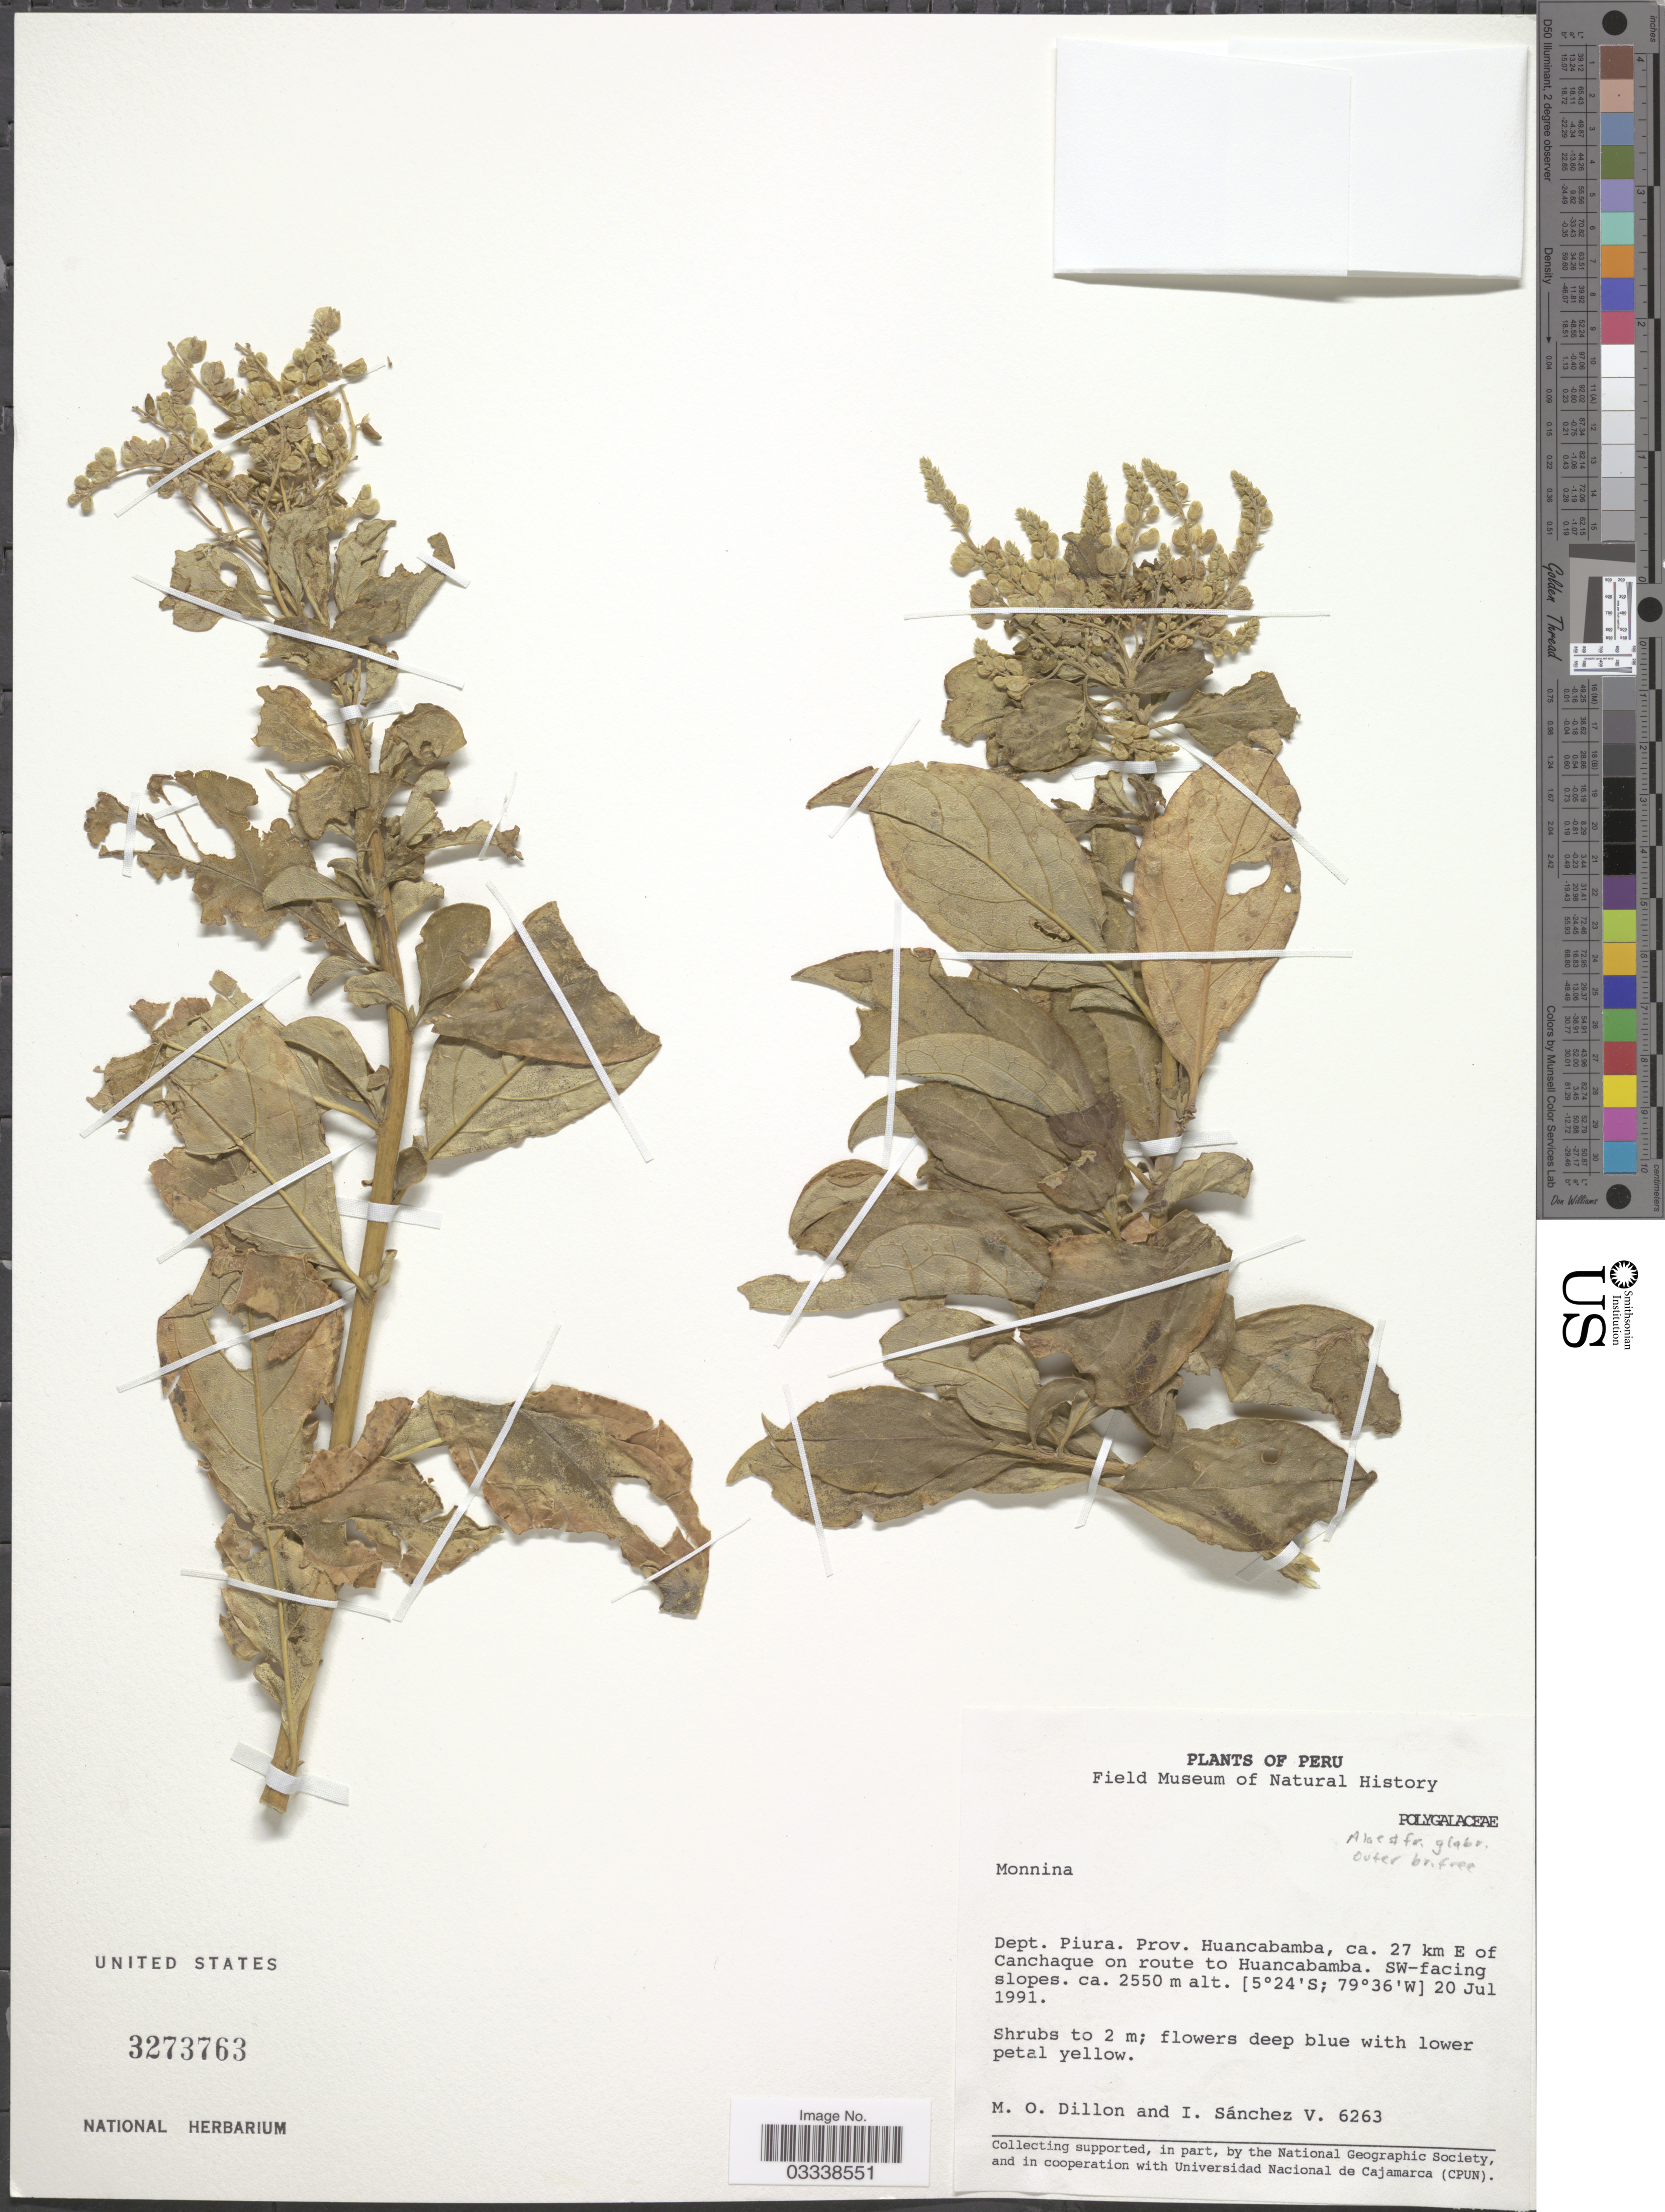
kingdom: Plantae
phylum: Tracheophyta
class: Magnoliopsida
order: Fabales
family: Polygalaceae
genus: Monnina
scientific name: Monnina sp.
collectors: M. O. Dillon & I. Sánchez Vega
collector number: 6263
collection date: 1991-07-20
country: Peru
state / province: Piura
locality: Dept. Piura. Prov. Huancabamba, ca. 27 km E of Canchaque on route to Huancabamba. SW-facing slopes.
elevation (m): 2550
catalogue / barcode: US 3273763